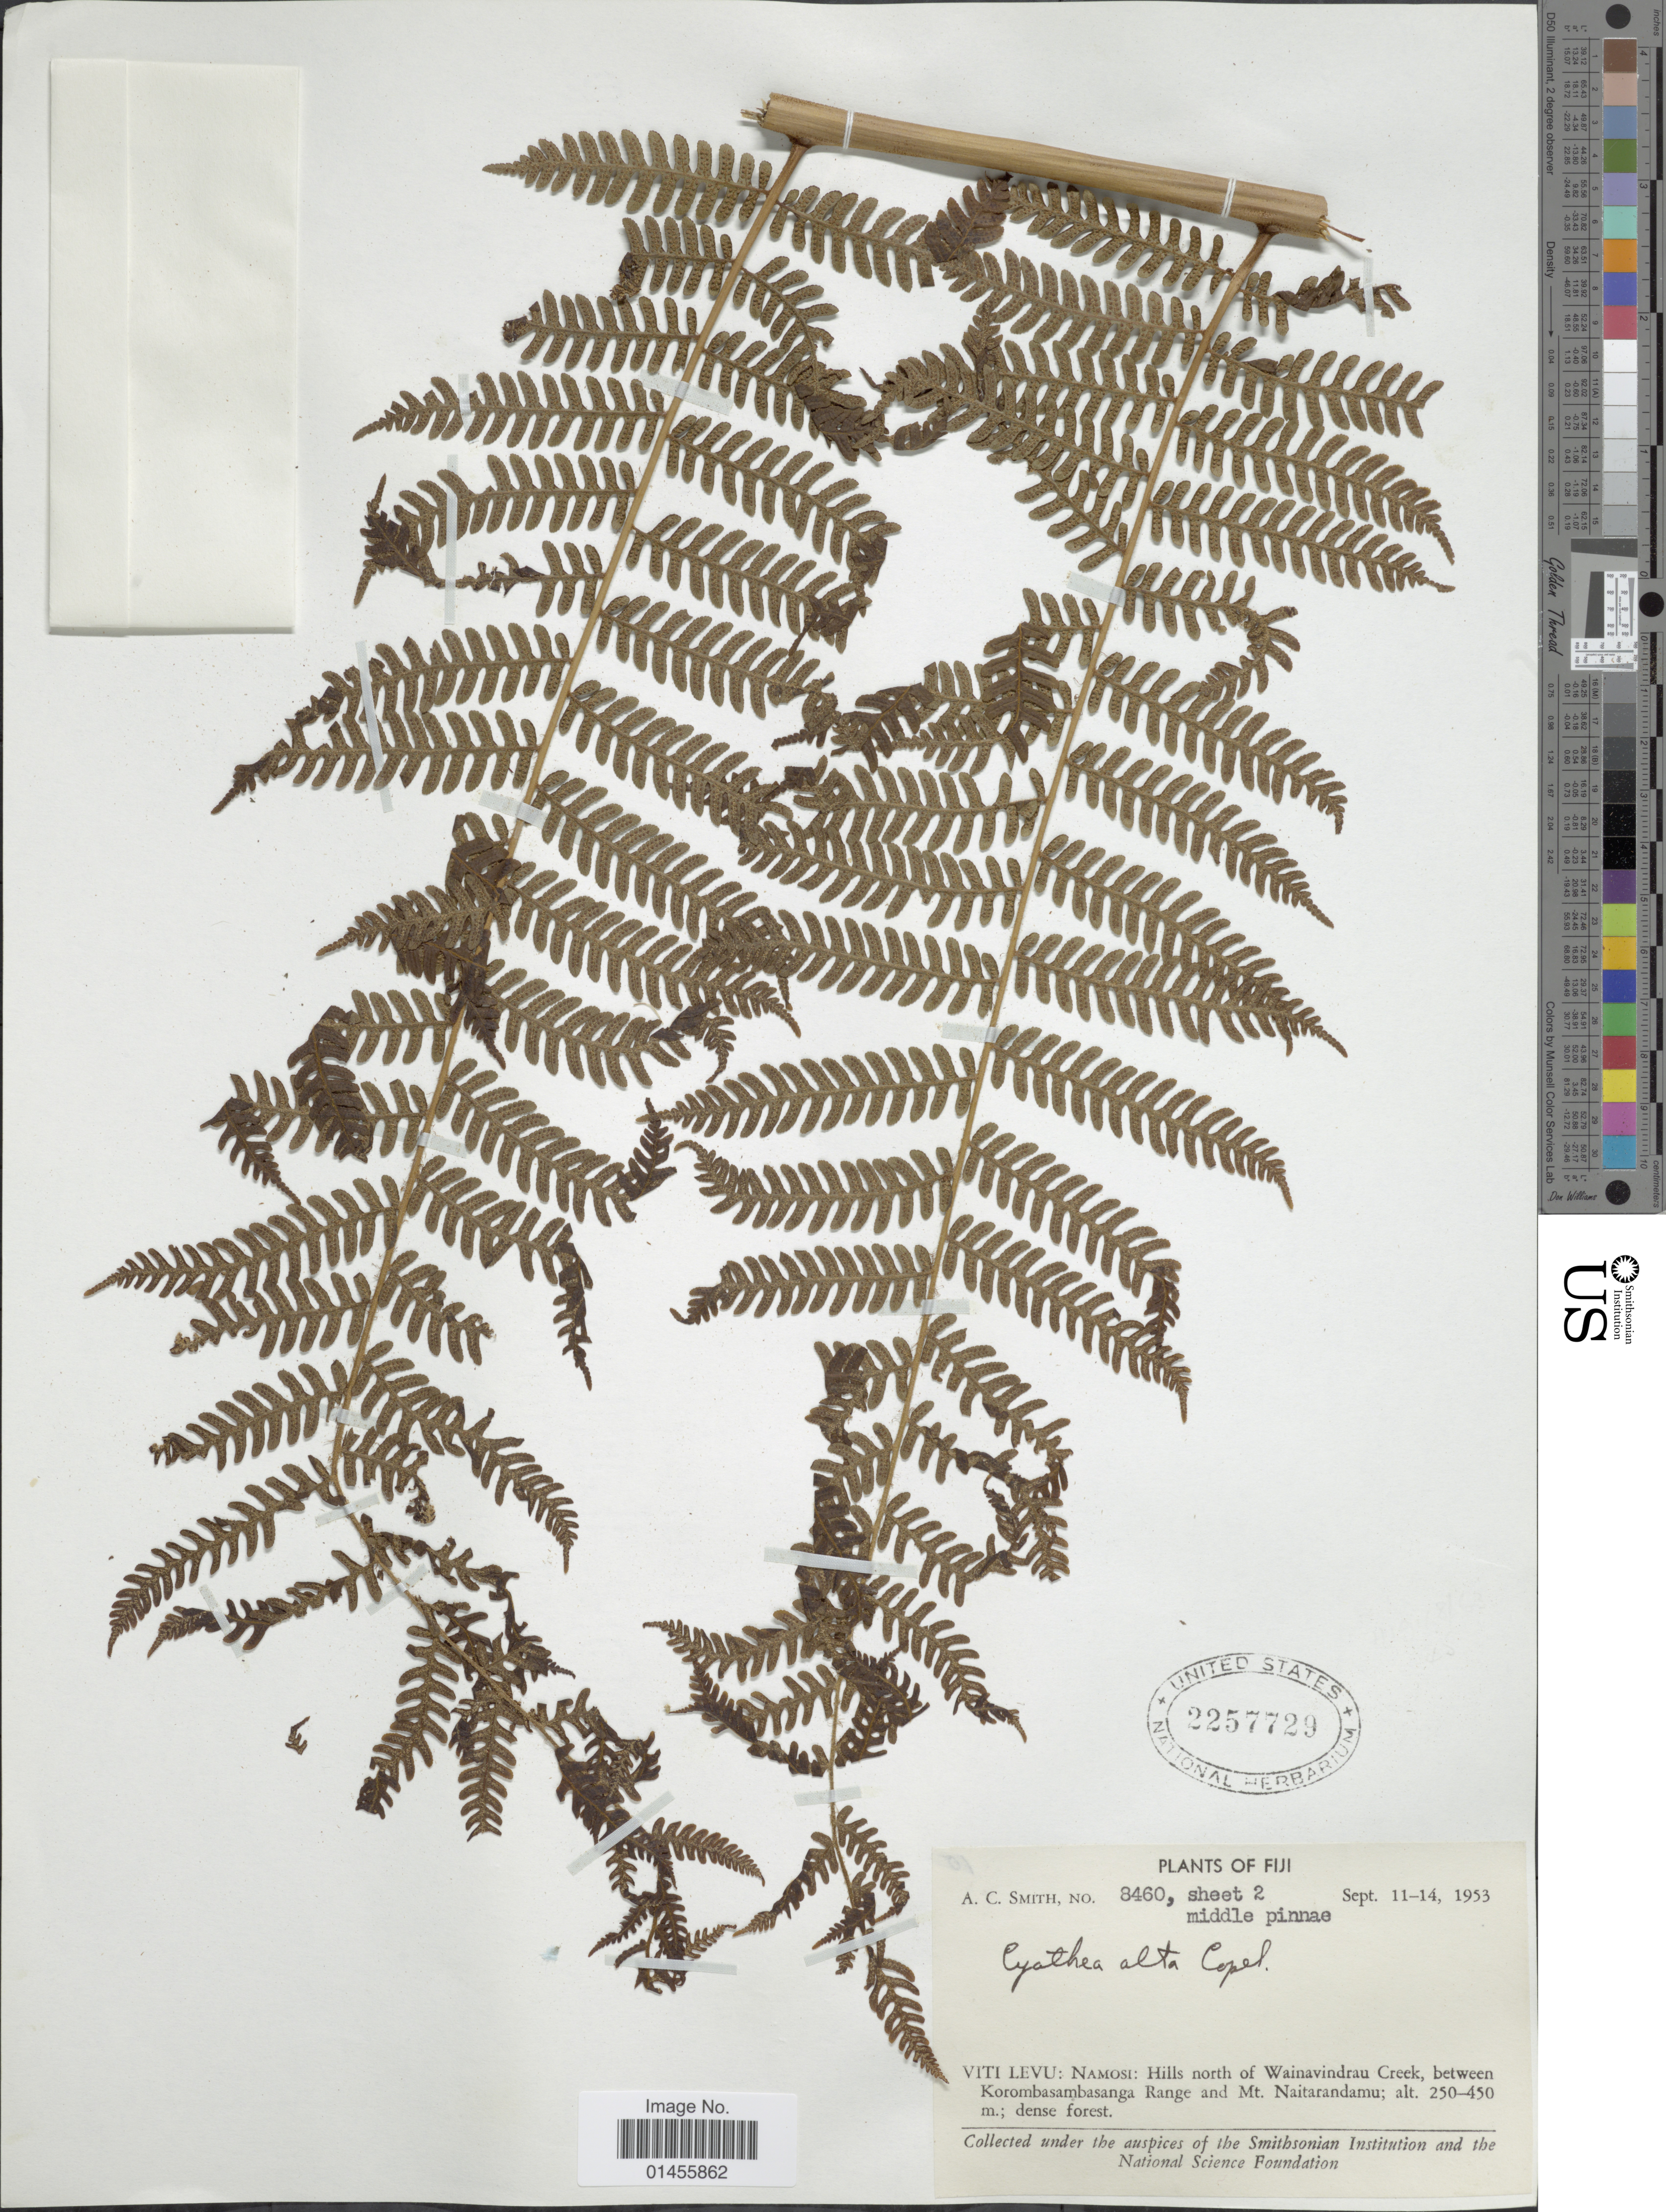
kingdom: Plantae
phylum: Tracheophyta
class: Polypodiopsida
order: Cyatheales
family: Cyatheaceae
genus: Alsophila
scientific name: Alsophila alta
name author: (Copel.) R.M. Tryon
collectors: A. C. Smith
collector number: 8460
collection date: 1953-09-11/1953-09-14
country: Fiji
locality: Viti Levu: Namosi: Hills north of Wainavindrau Creek, between Korombasambasanga Range and Mt. Naitarandamu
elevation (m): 250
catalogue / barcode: US 2257729